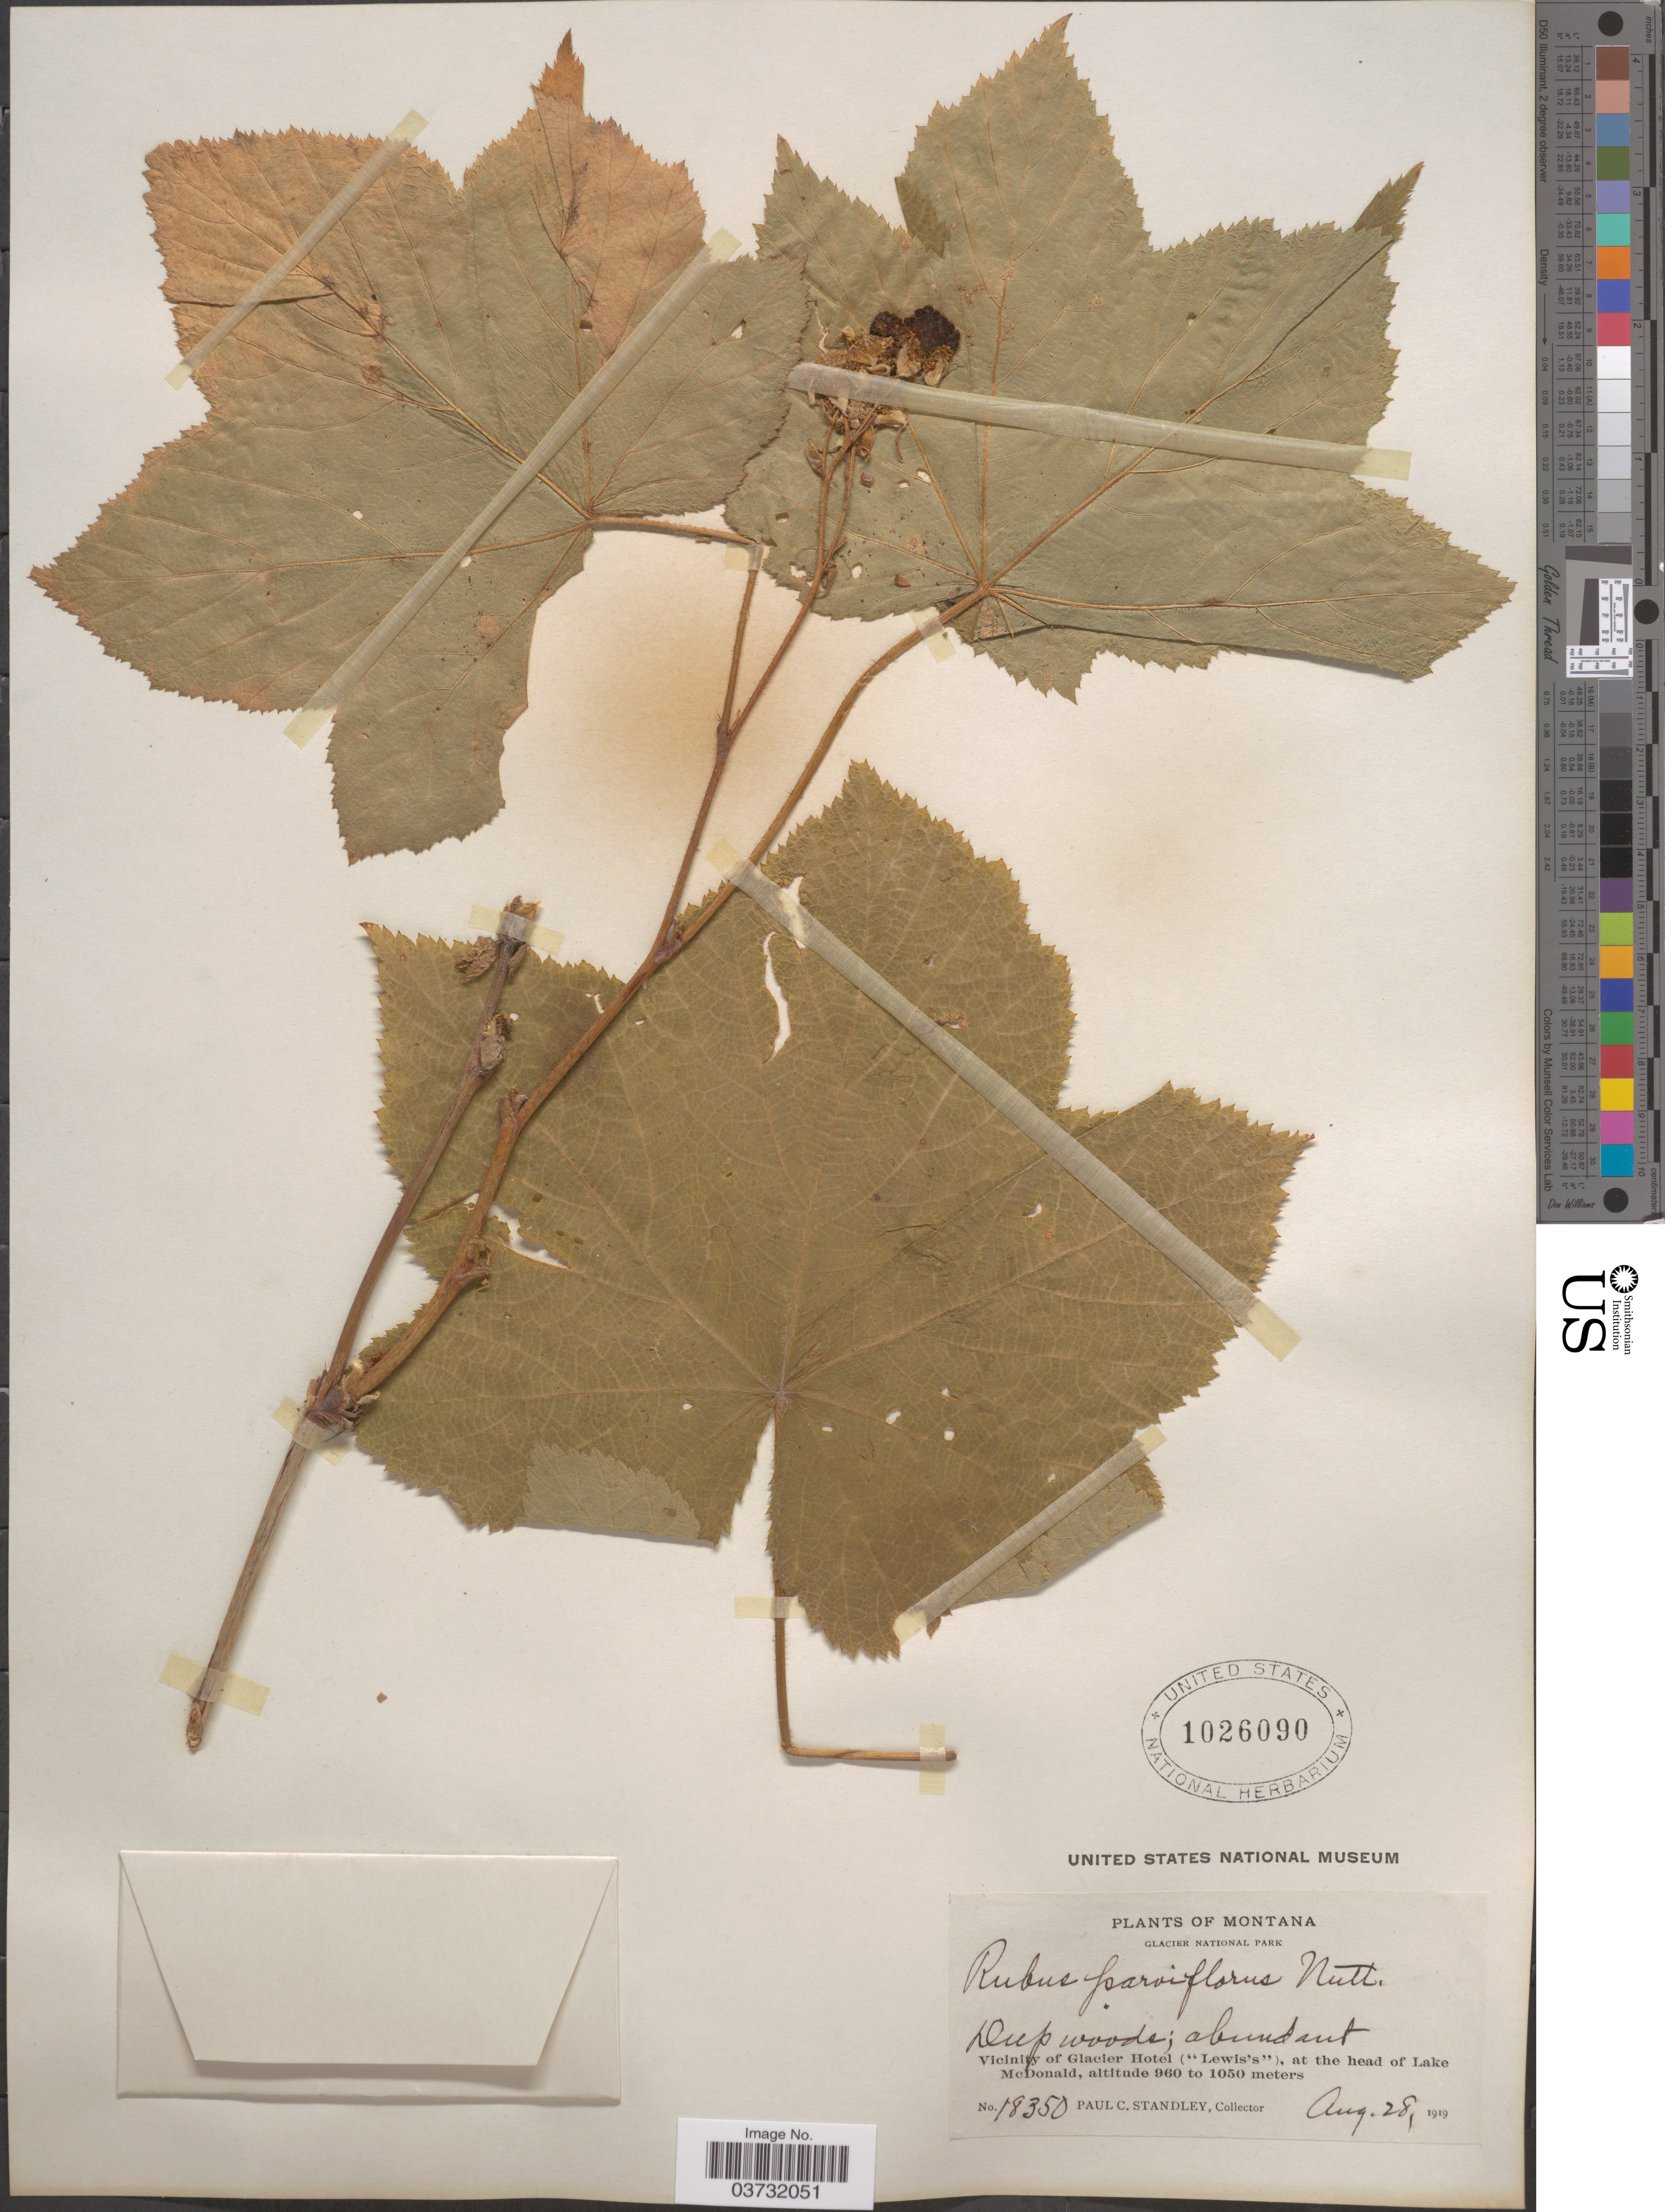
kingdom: Plantae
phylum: Tracheophyta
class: Magnoliopsida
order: Rosales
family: Rosaceae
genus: Rubus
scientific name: Rubus parviflorus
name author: Nutt.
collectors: P. C. Standley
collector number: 18350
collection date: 1919-08-28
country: United States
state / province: Montana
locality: Glacier National Park. Vicinity of Glacier Hotel ('Lewis'), at the head of Lake McDonald.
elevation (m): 960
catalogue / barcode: US 1026090